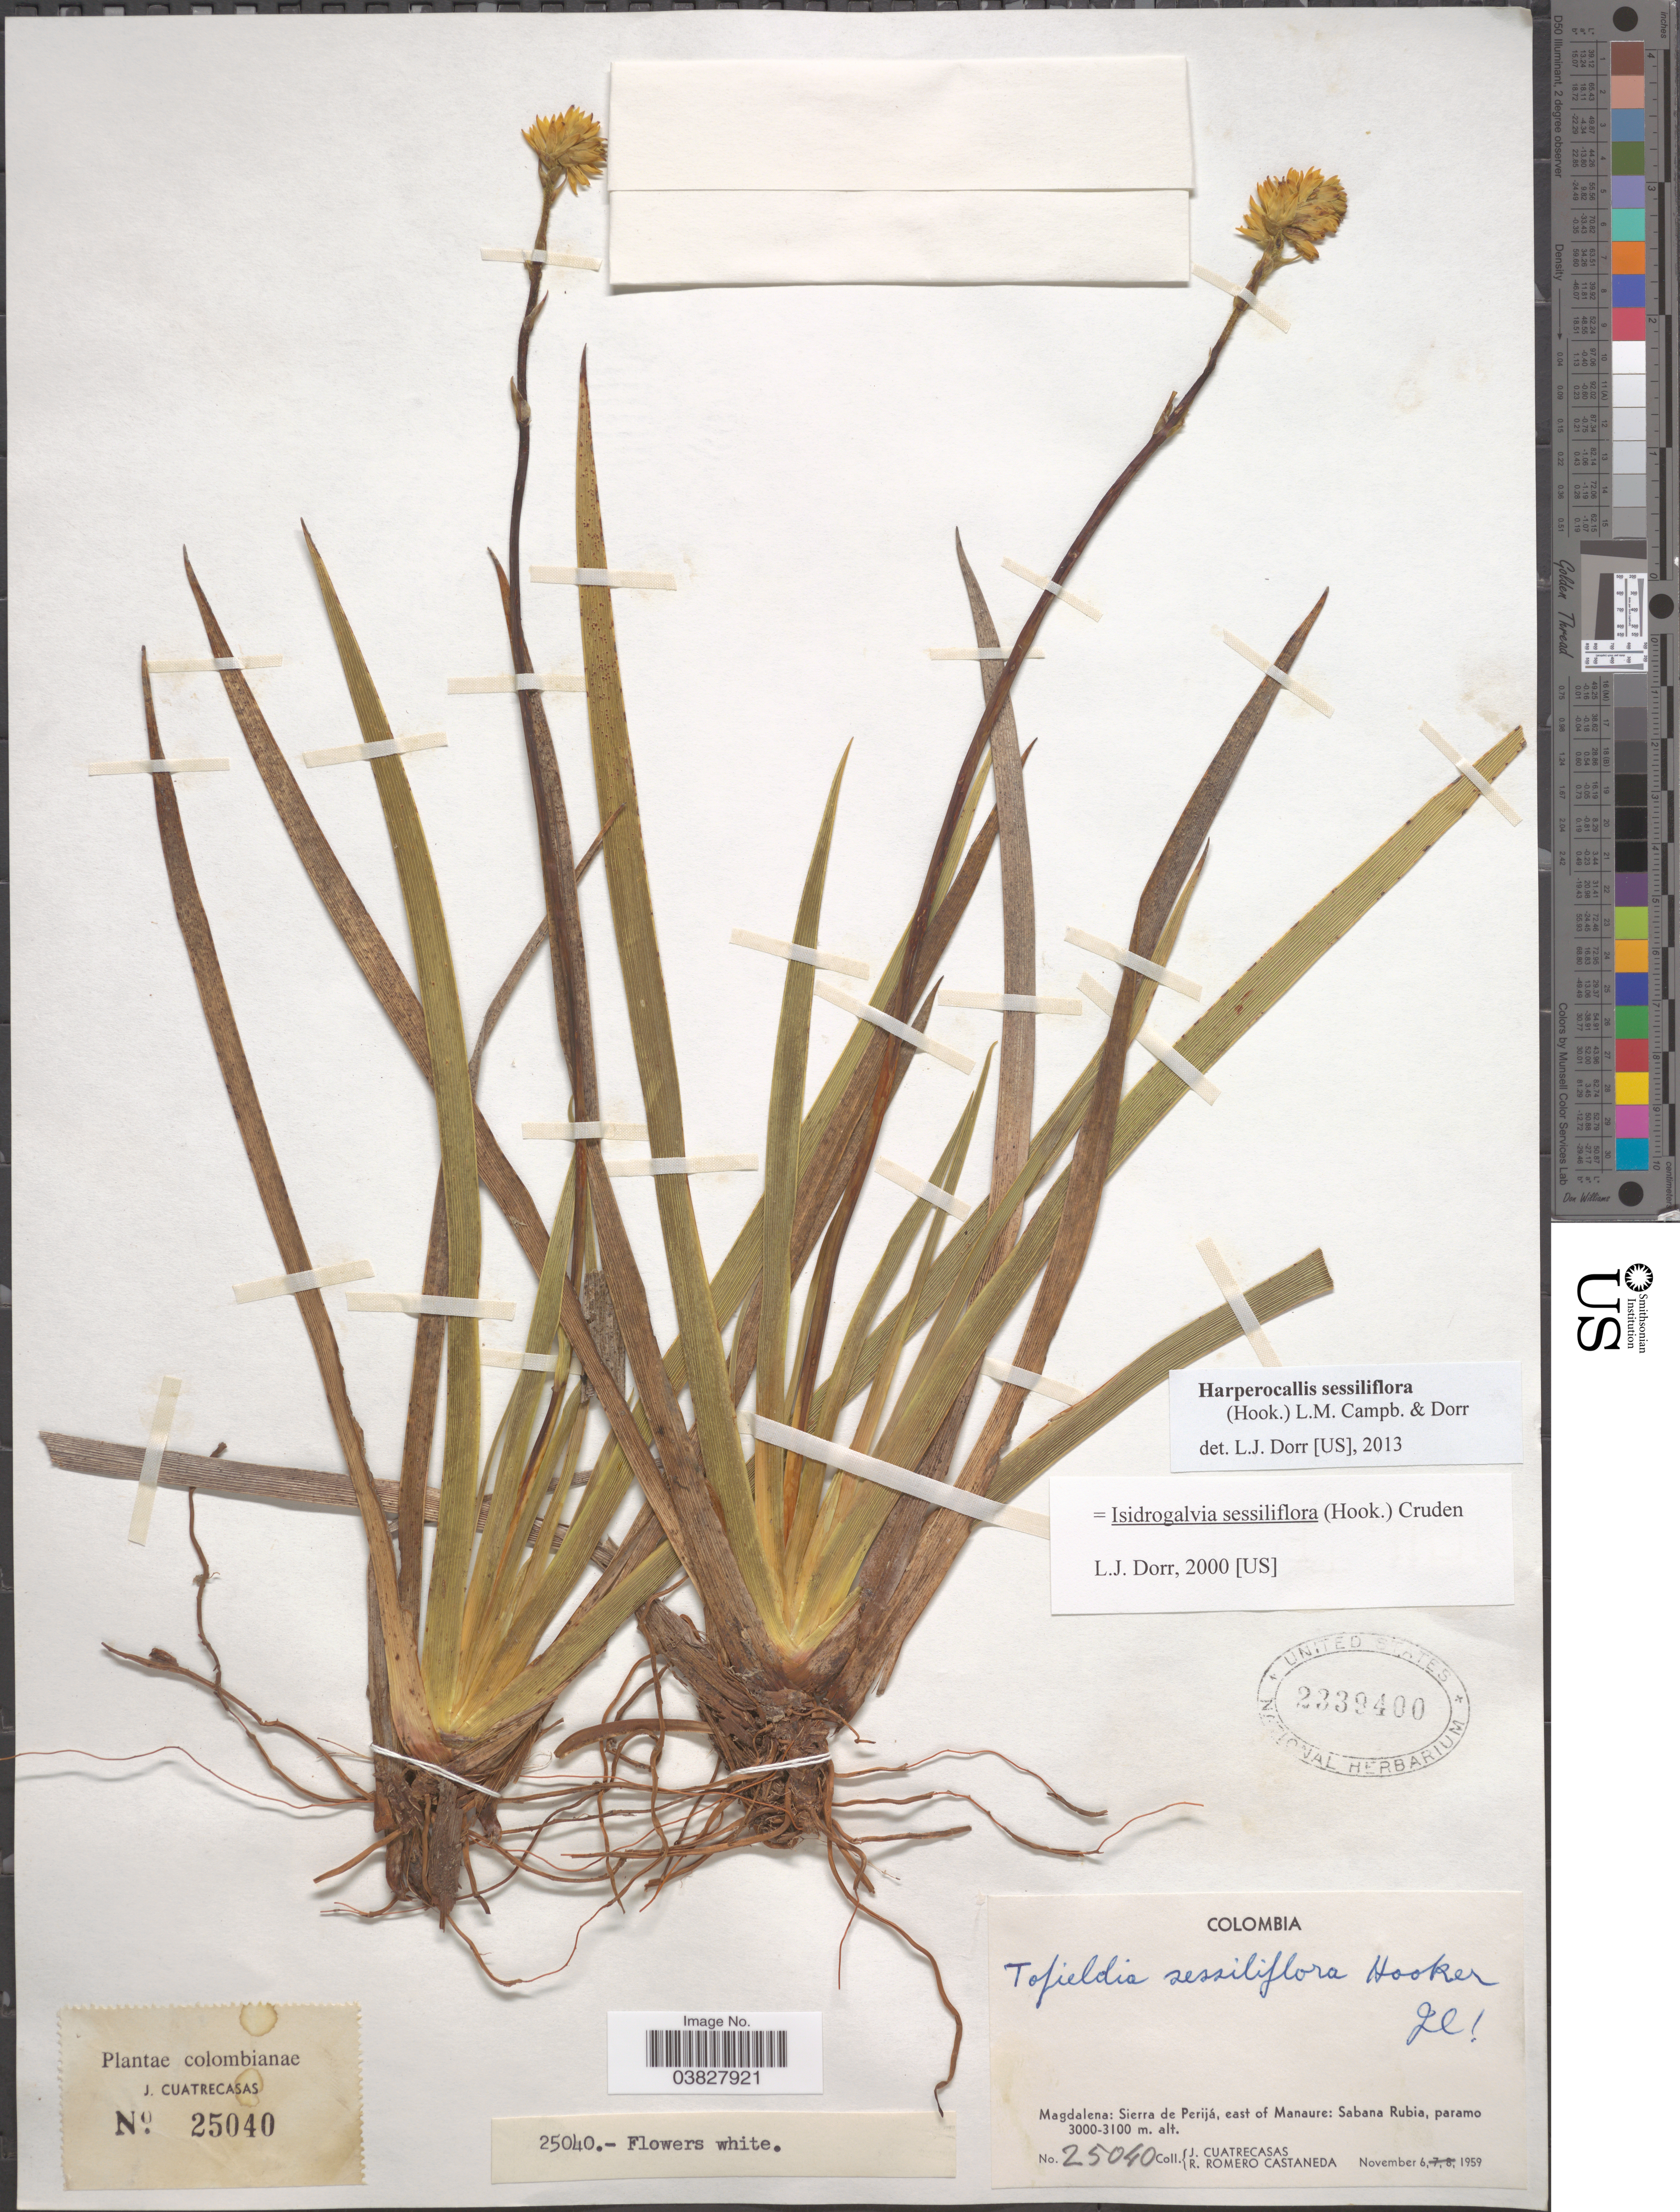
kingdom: Plantae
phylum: Tracheophyta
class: Liliopsida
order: Alismatales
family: Tofieldiaceae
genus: Harperocallis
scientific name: Harperocallis sessiliflora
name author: (Hook.) L.M. Campb. & Dorr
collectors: J. Cuatrecasas & R. Romero Castañeda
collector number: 25040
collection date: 1959-11-06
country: Colombia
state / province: Magdalena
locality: Sierra de Perijá, east of Manaure: Sabana Rubia, paramo.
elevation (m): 3000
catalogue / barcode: US 2339400